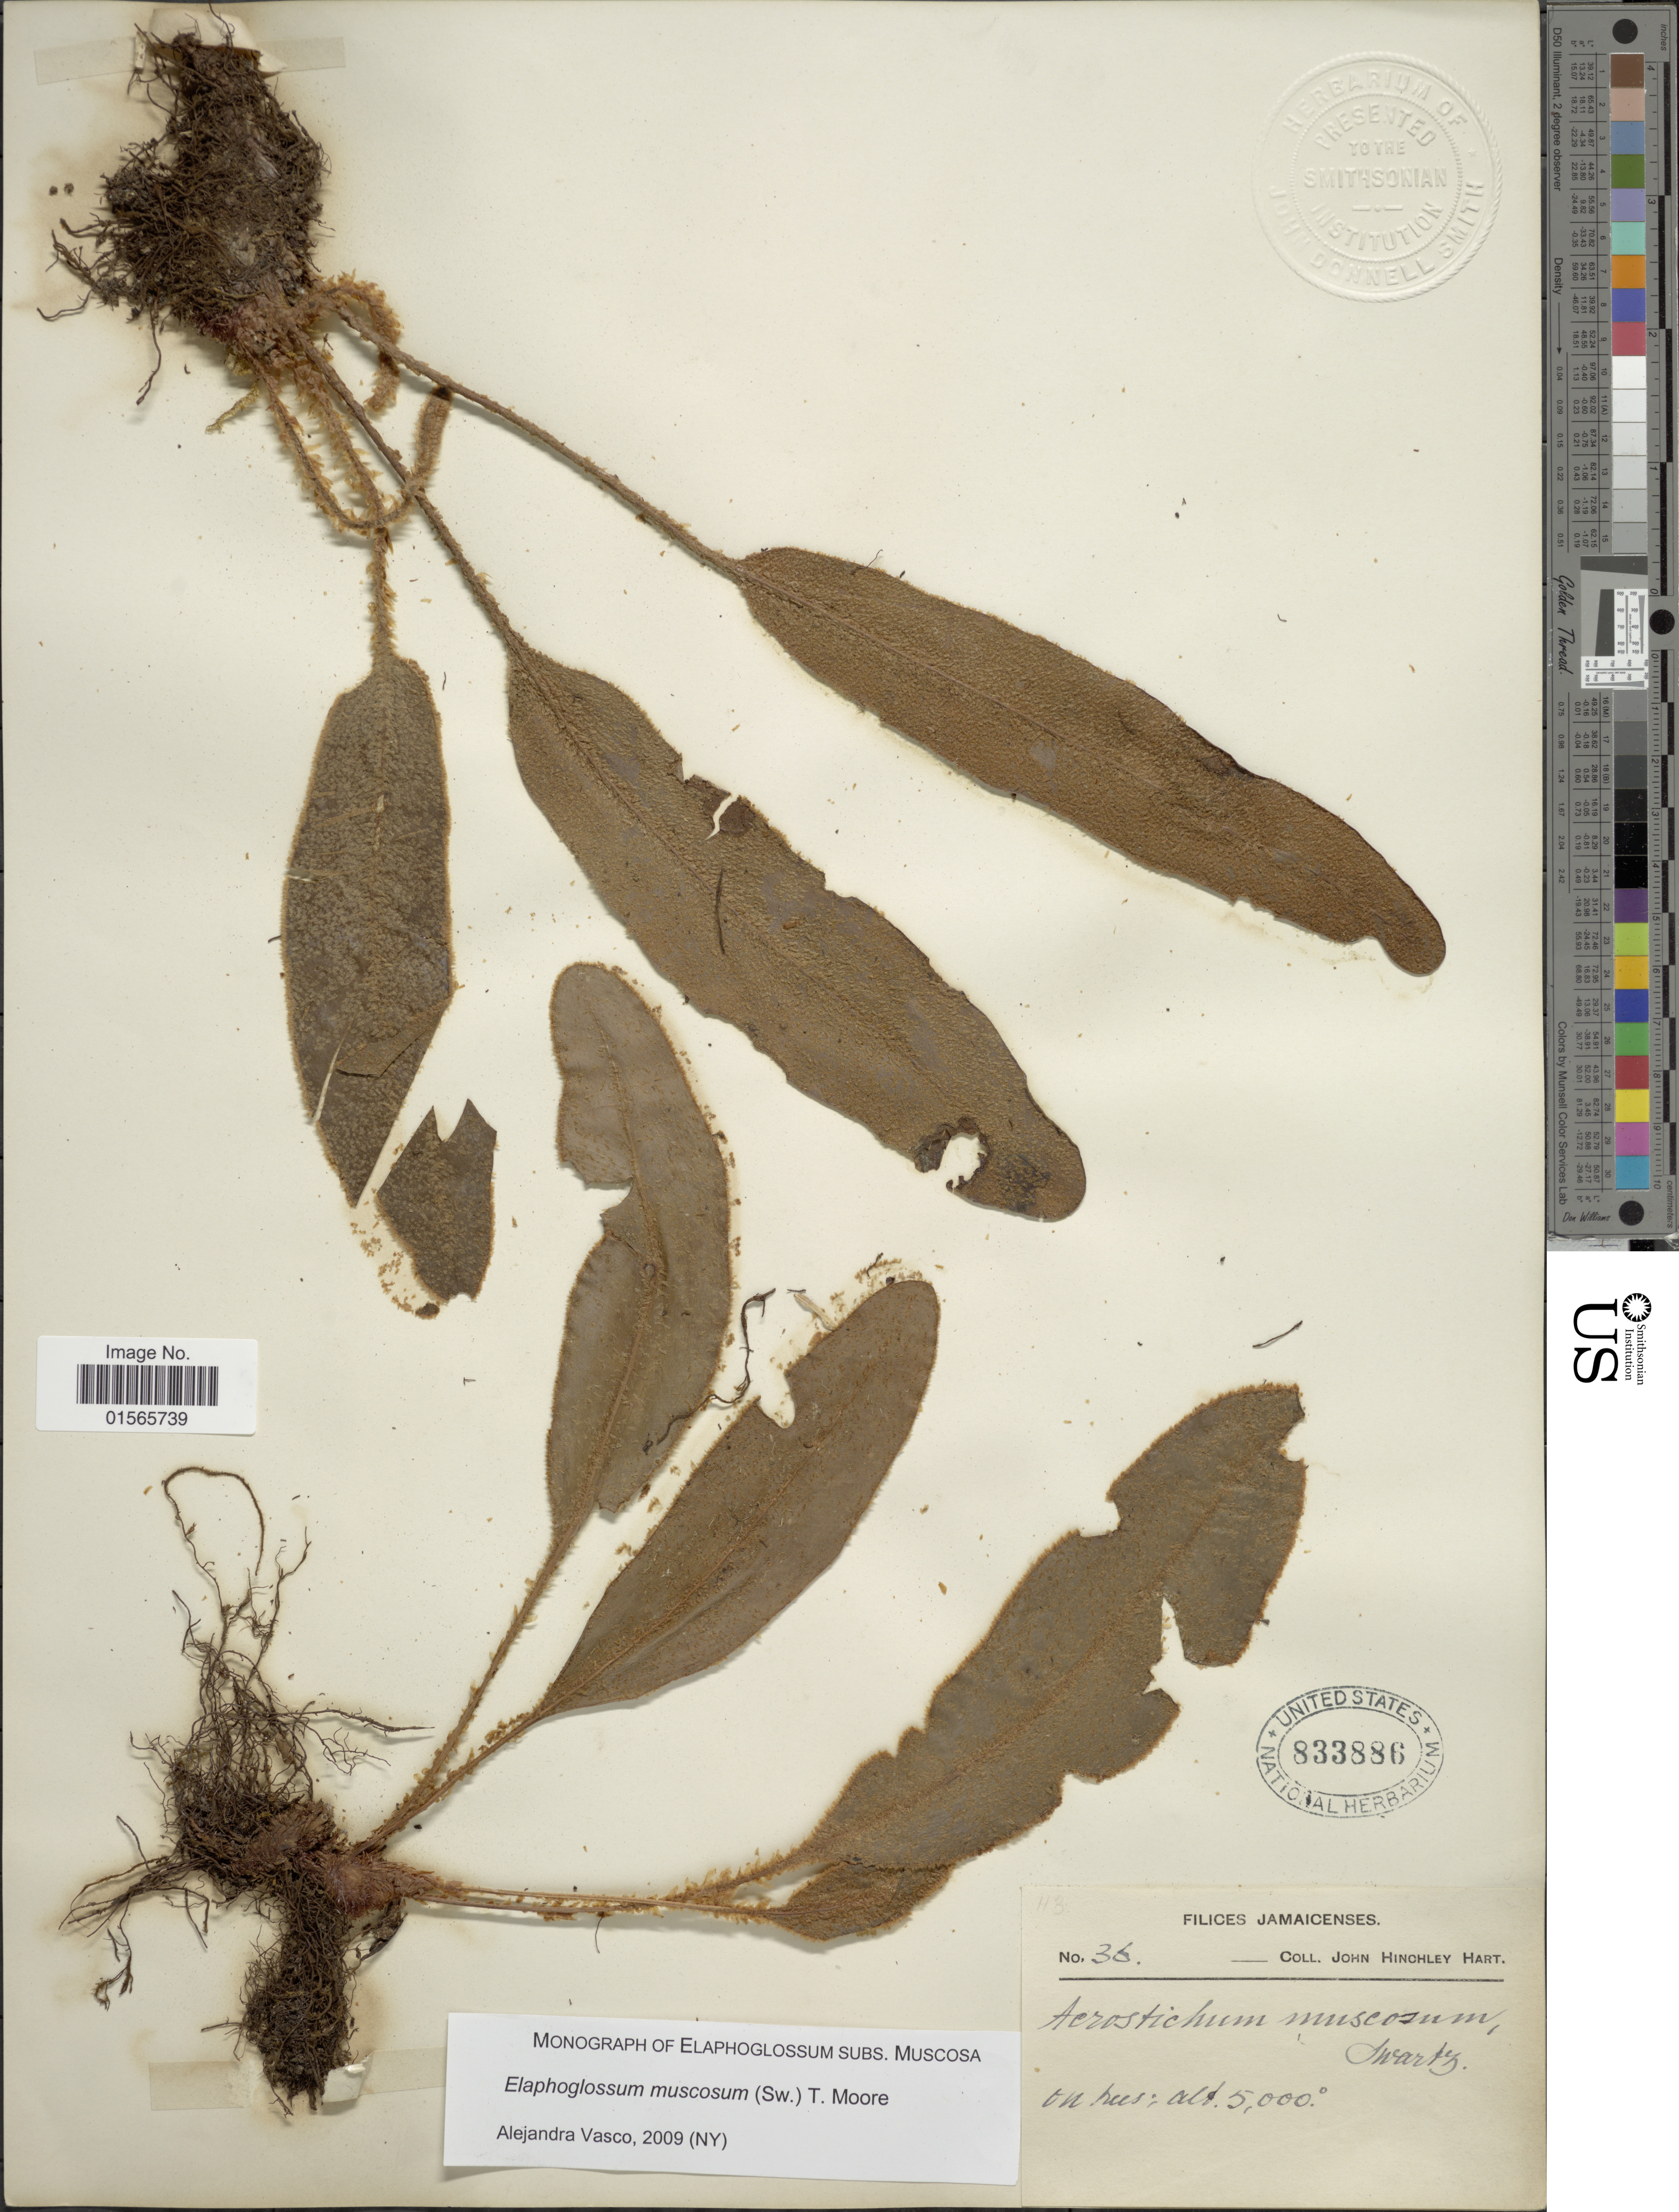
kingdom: Plantae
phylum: Tracheophyta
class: Polypodiopsida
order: Polypodiales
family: Dryopteridaceae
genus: Elaphoglossum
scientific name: Elaphoglossum muscosum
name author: (Sw.) T. Moore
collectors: J. H. Hart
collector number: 36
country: Jamaica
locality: On trees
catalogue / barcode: US 833886